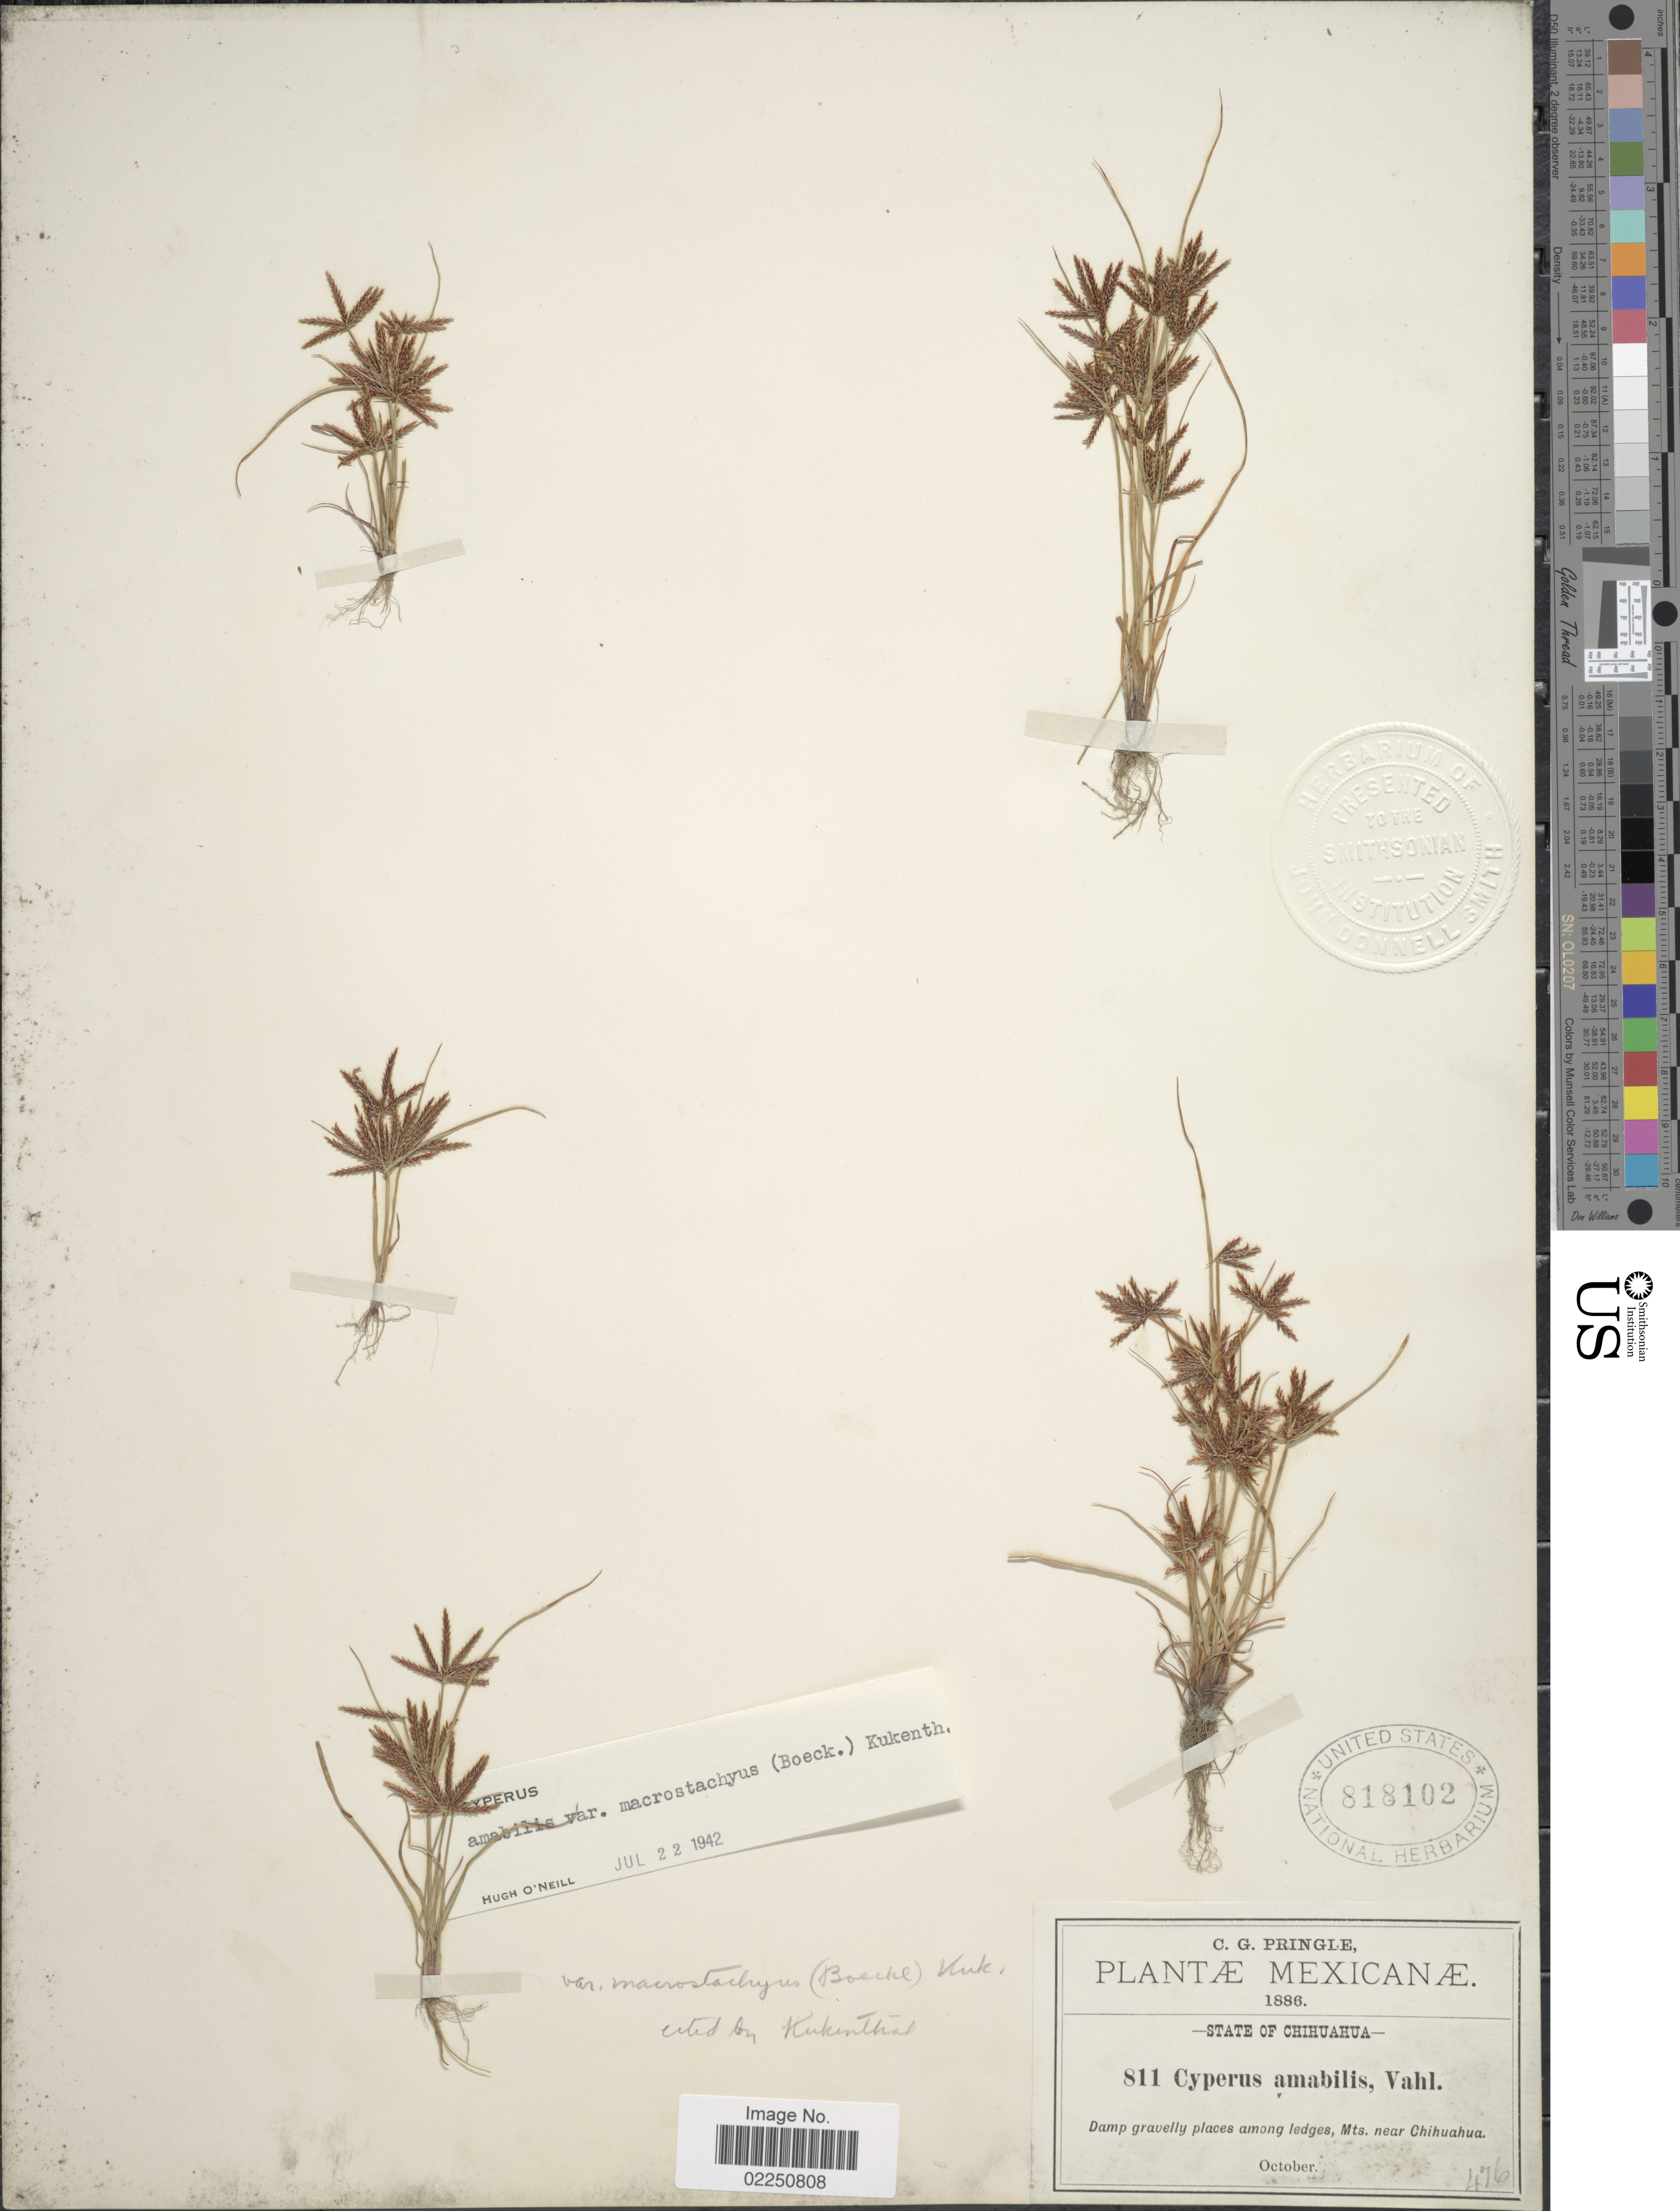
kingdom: Plantae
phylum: Tracheophyta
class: Liliopsida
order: Poales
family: Cyperaceae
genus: Cyperus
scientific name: Cyperus amabilis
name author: Vahl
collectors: C. G. Pringle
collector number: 811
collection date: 1886-10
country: Mexico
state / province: Chihuahua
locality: Mts. near Chihuahua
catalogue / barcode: US 818102